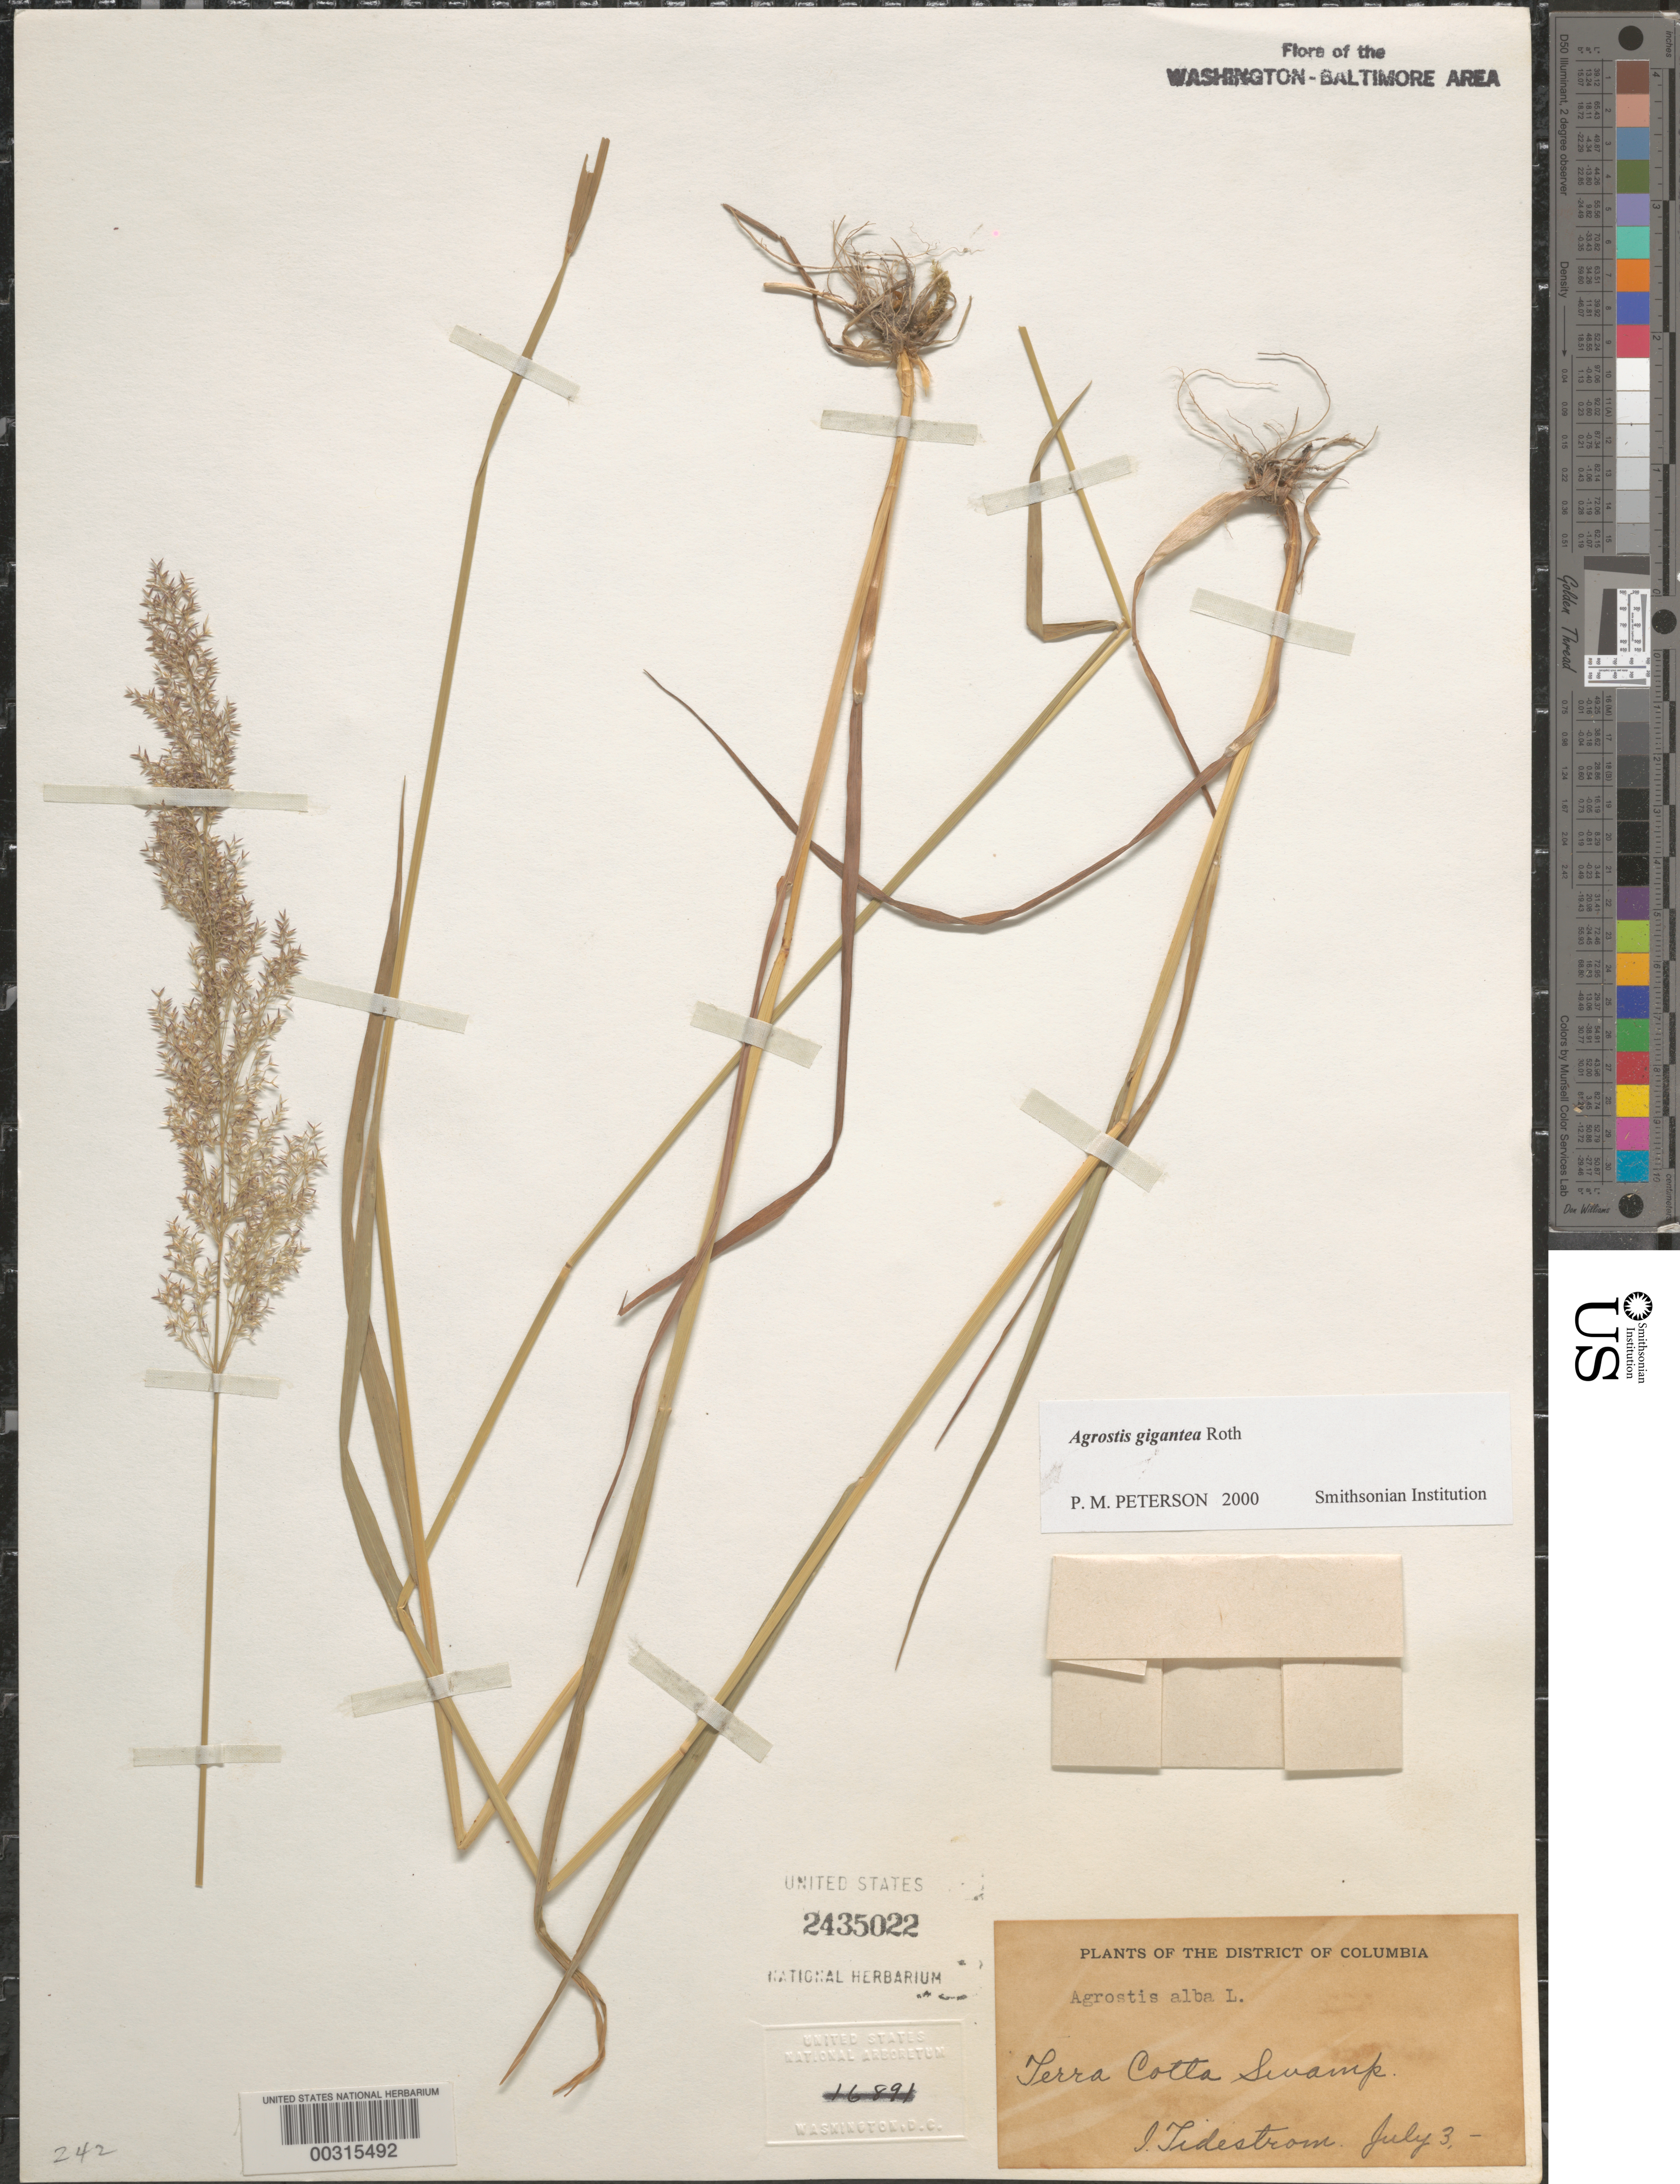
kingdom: Plantae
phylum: Tracheophyta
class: Liliopsida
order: Poales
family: Poaceae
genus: Agrostis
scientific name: Agrostis gigantea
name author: Roth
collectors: I. F. Tidestrom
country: United States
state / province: District of Columbia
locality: Terra Cotta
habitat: Swamp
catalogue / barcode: US 2435022